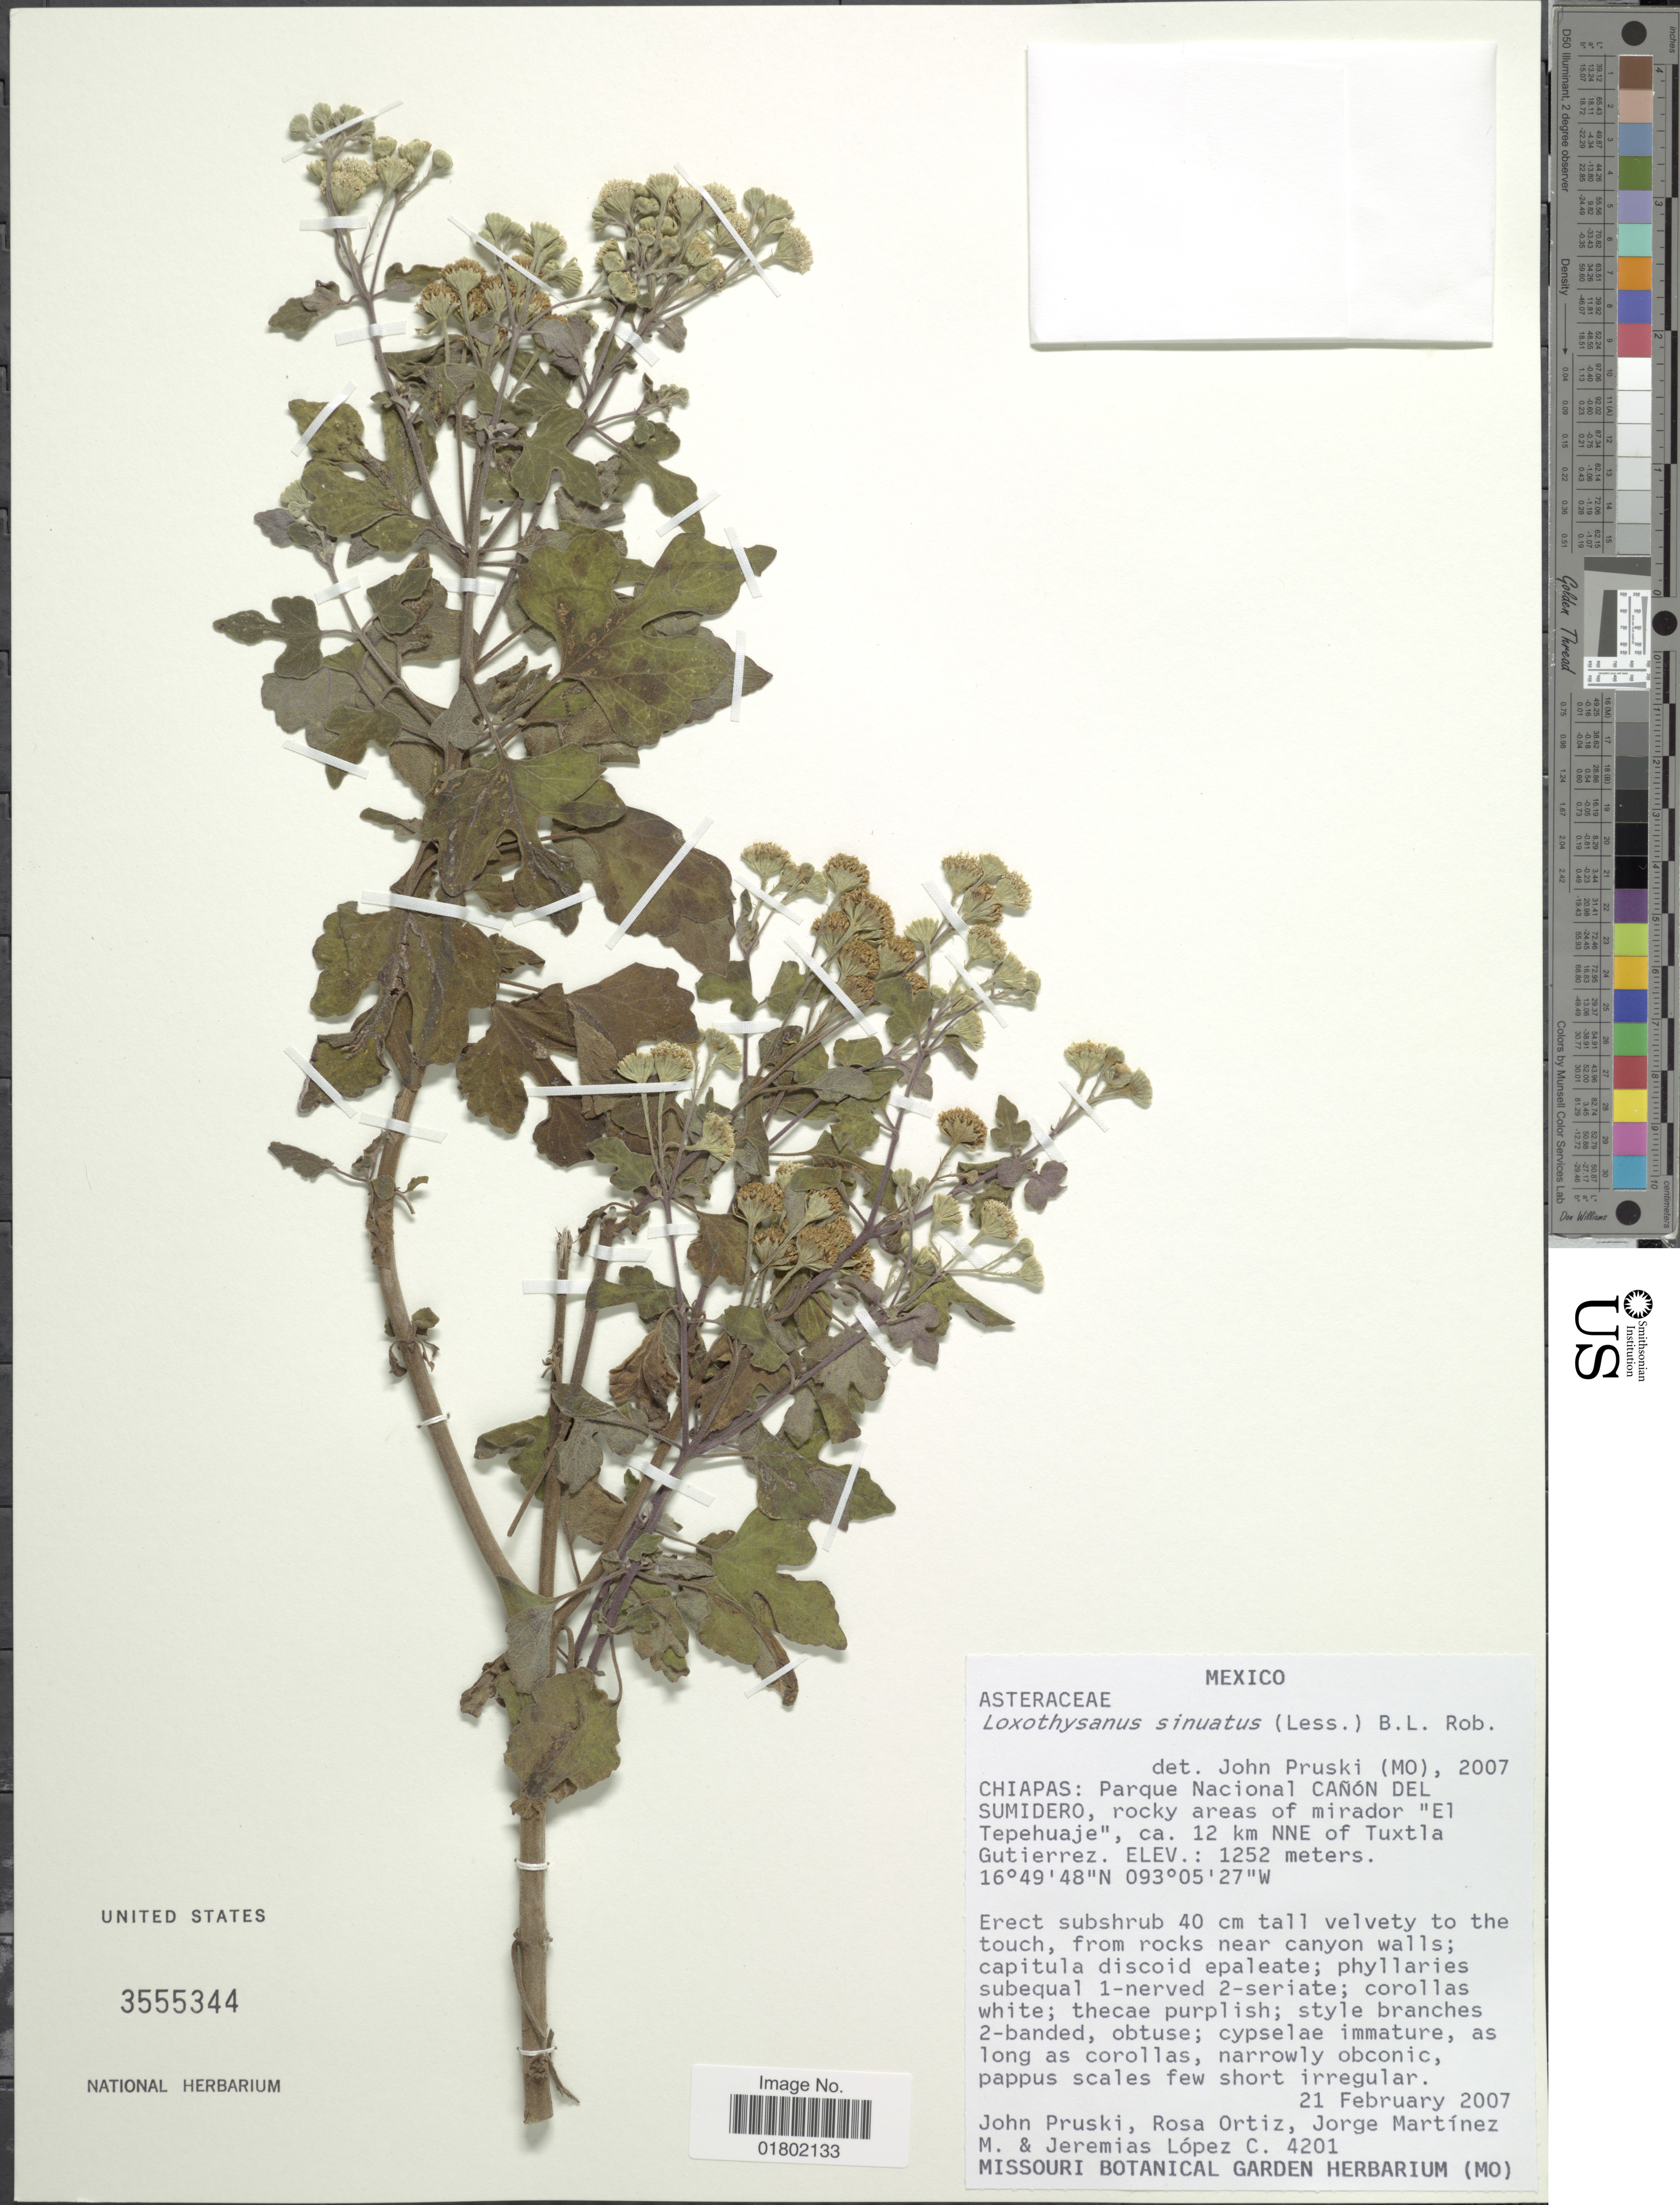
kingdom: Plantae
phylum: Tracheophyta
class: Magnoliopsida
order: Asterales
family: Asteraceae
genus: Loxothysanus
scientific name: Loxothysanus sinuatus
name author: (Less.) B.L. Rob.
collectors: J. F. Pruski, R. del C. Ortiz, J. Martínez & J. Lopez C.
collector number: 4201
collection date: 2007-02-21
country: Mexico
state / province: Chiapas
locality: Parque Nacional Canon Del Sumidero, rocky areas of mirador "El Tepehuaje", ca. 12 km NNE of Tuxtla Gutierrez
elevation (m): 1252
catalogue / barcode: US 3555344